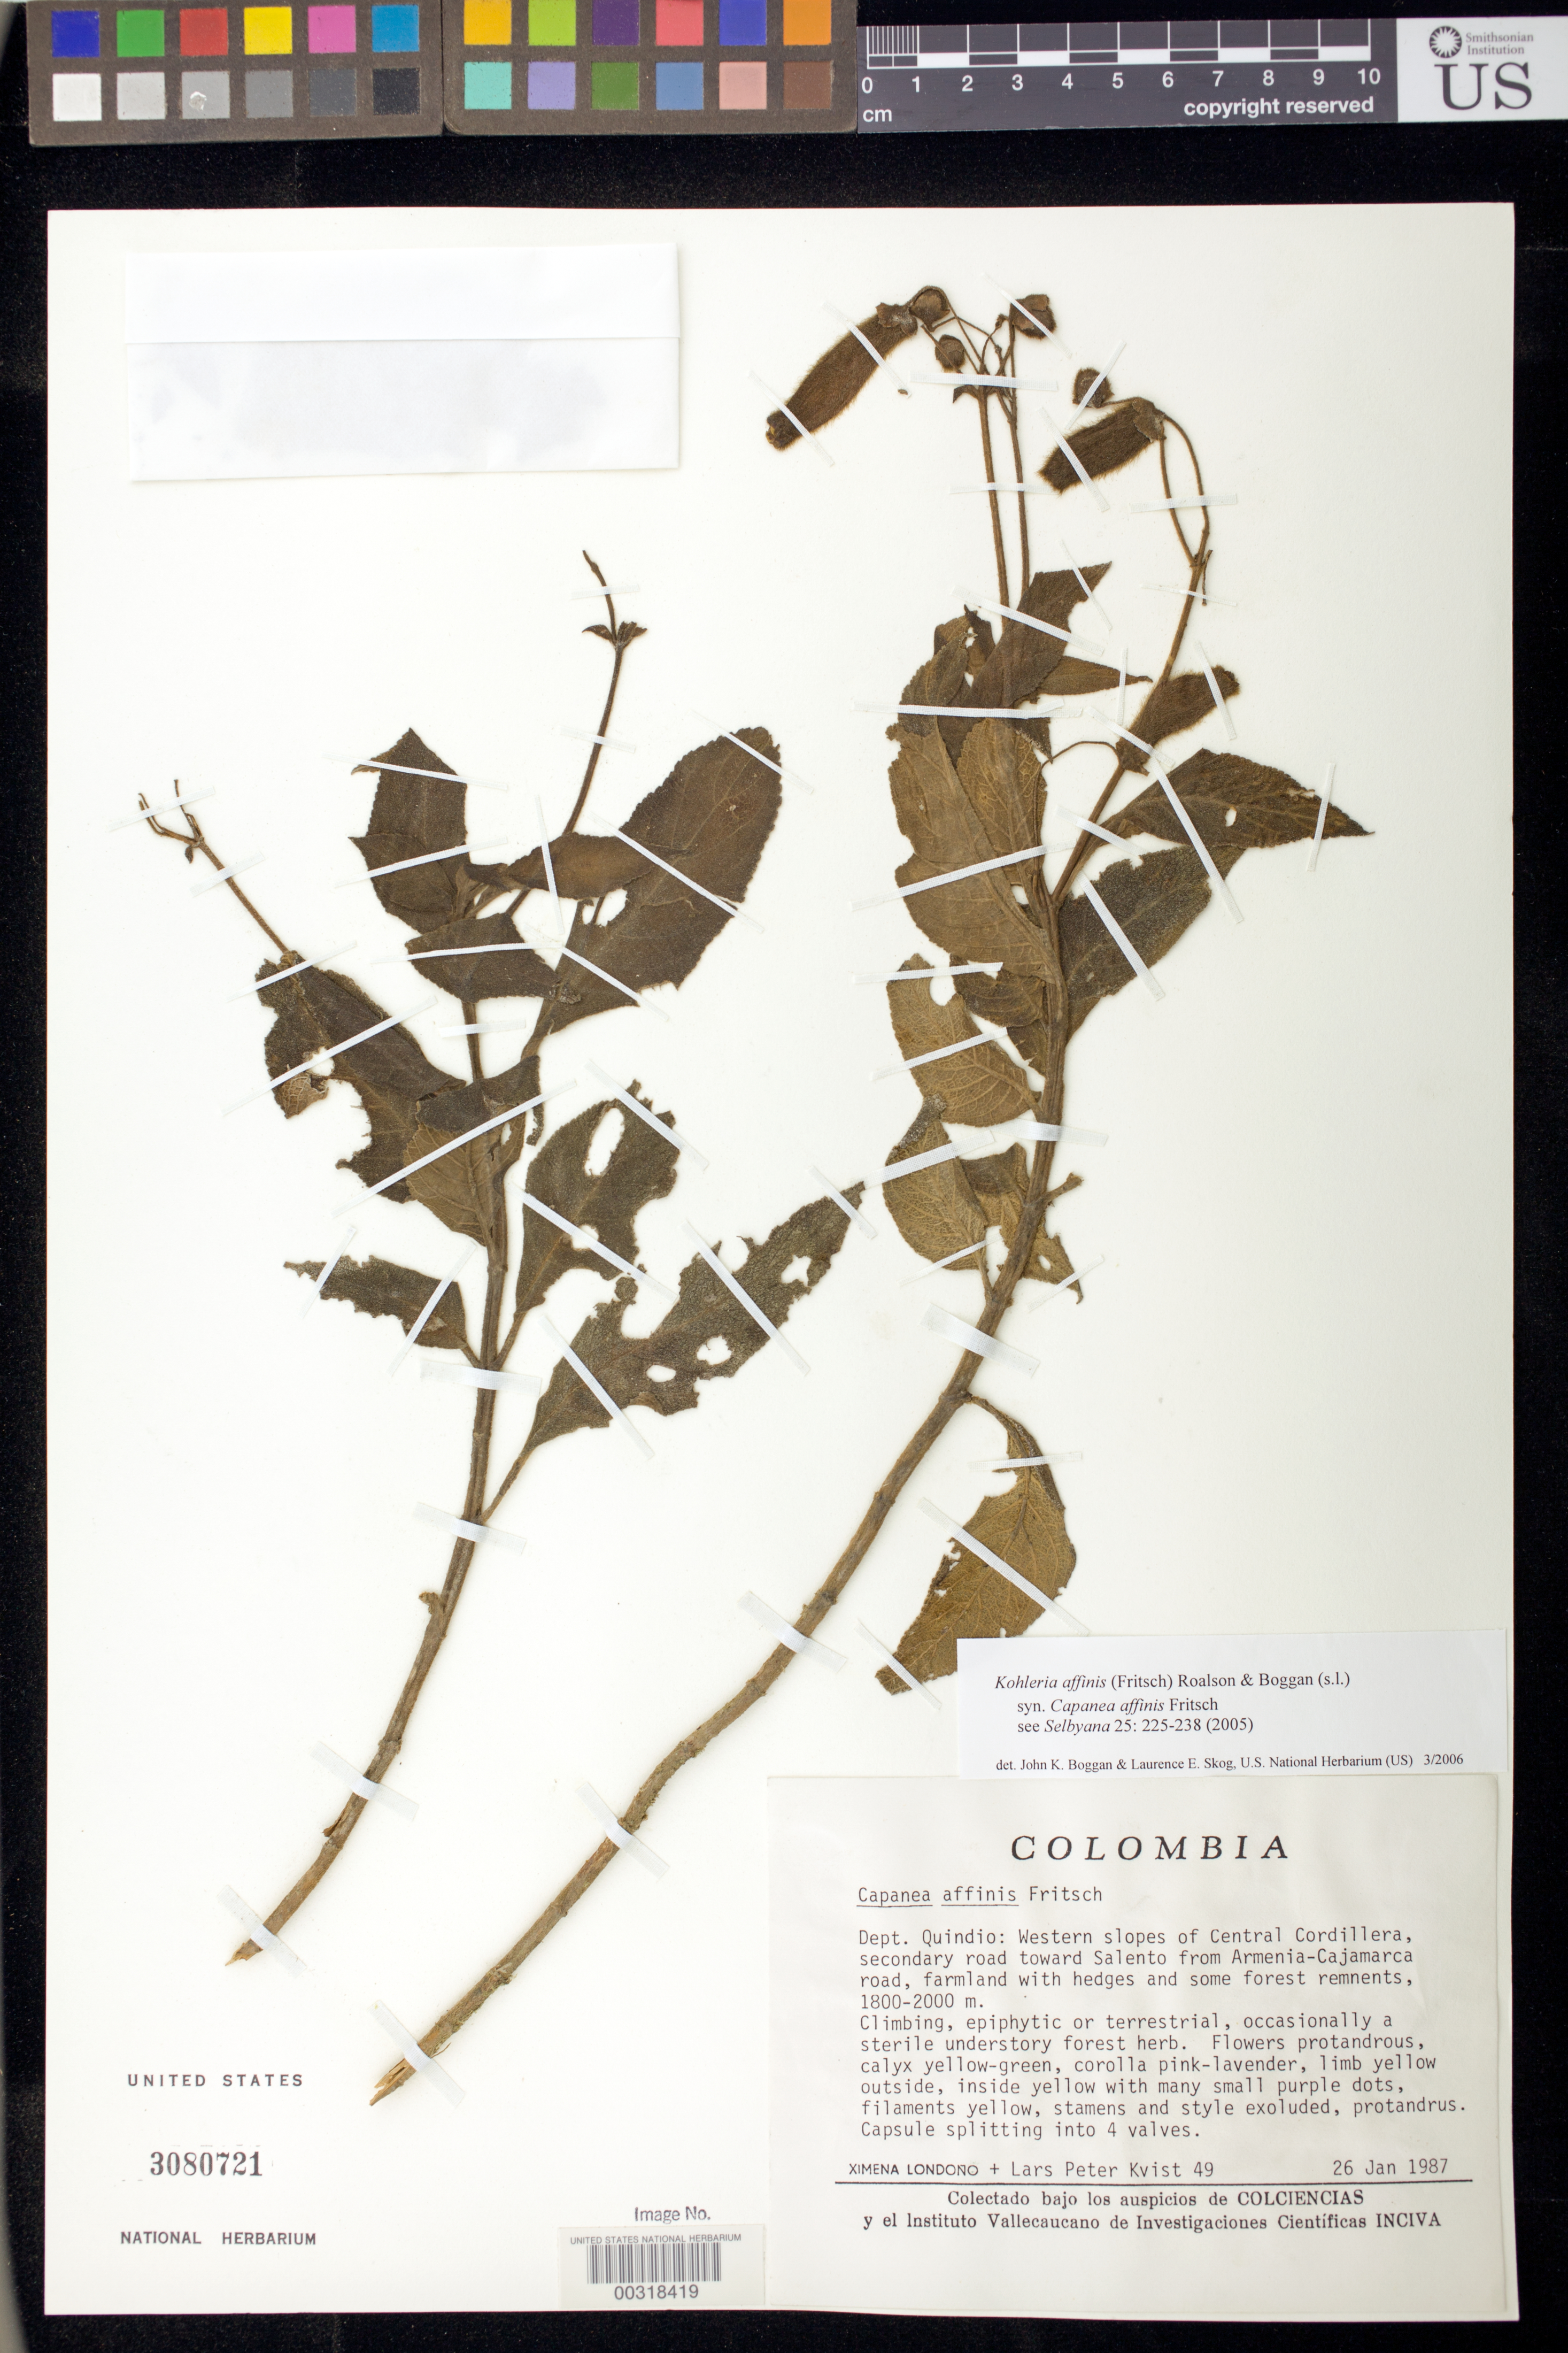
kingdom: Plantae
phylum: Tracheophyta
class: Magnoliopsida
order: Lamiales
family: Gesneriaceae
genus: Kohleria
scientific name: Kohleria affinis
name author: (Fritsch) Roalson & Boggan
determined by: Boggan, J. K.; Skog, L. E.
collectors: X. Londoño & L. P. Kvist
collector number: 49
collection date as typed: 26 Jan 1987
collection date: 1987-01-26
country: Colombia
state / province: Quindío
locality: Western slopes of Central Cordillera, secondary road toward Salento from Armenia-Cajamarca road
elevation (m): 1800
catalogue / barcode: US 3080721